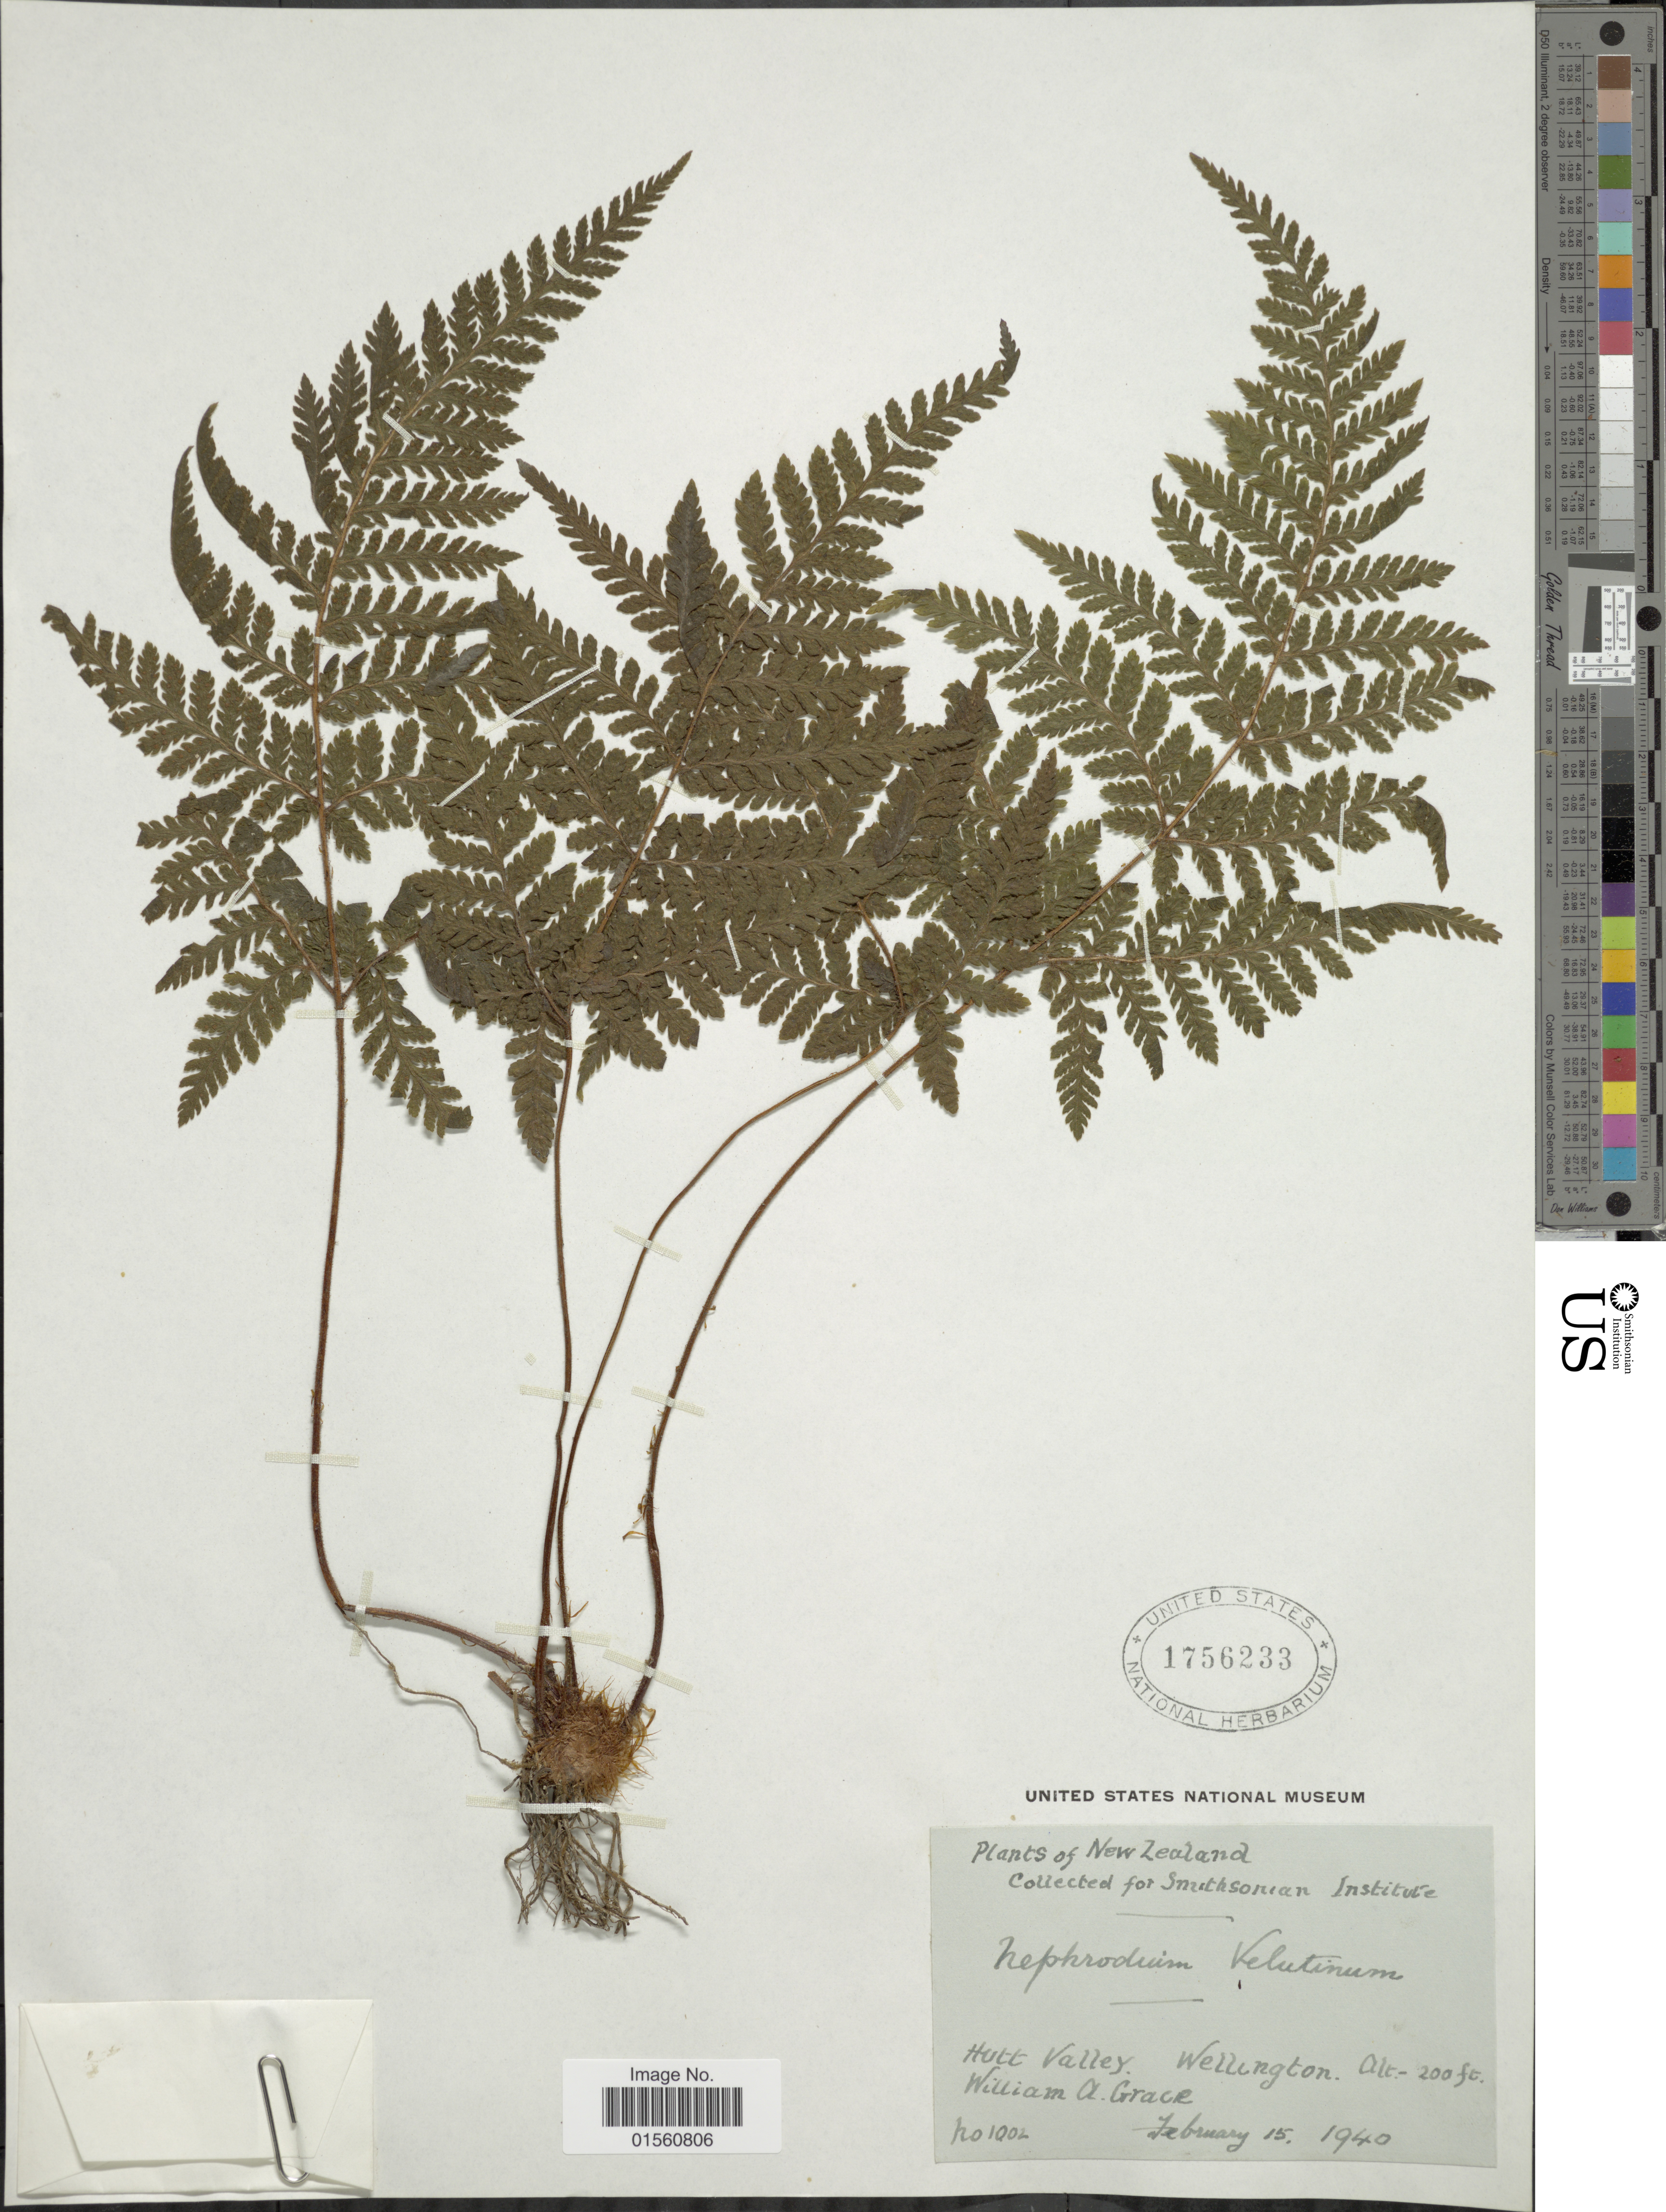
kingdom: Plantae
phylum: Tracheophyta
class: Polypodiopsida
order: Polypodiales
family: Dryopteridaceae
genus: Lastreopsis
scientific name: Lastreopsis velutina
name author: (A. Rich.) Tindale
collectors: W. Grace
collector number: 1002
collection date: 1940-02-15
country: New Zealand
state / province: Wellington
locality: Hutt Valley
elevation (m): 61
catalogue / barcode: US 1756233